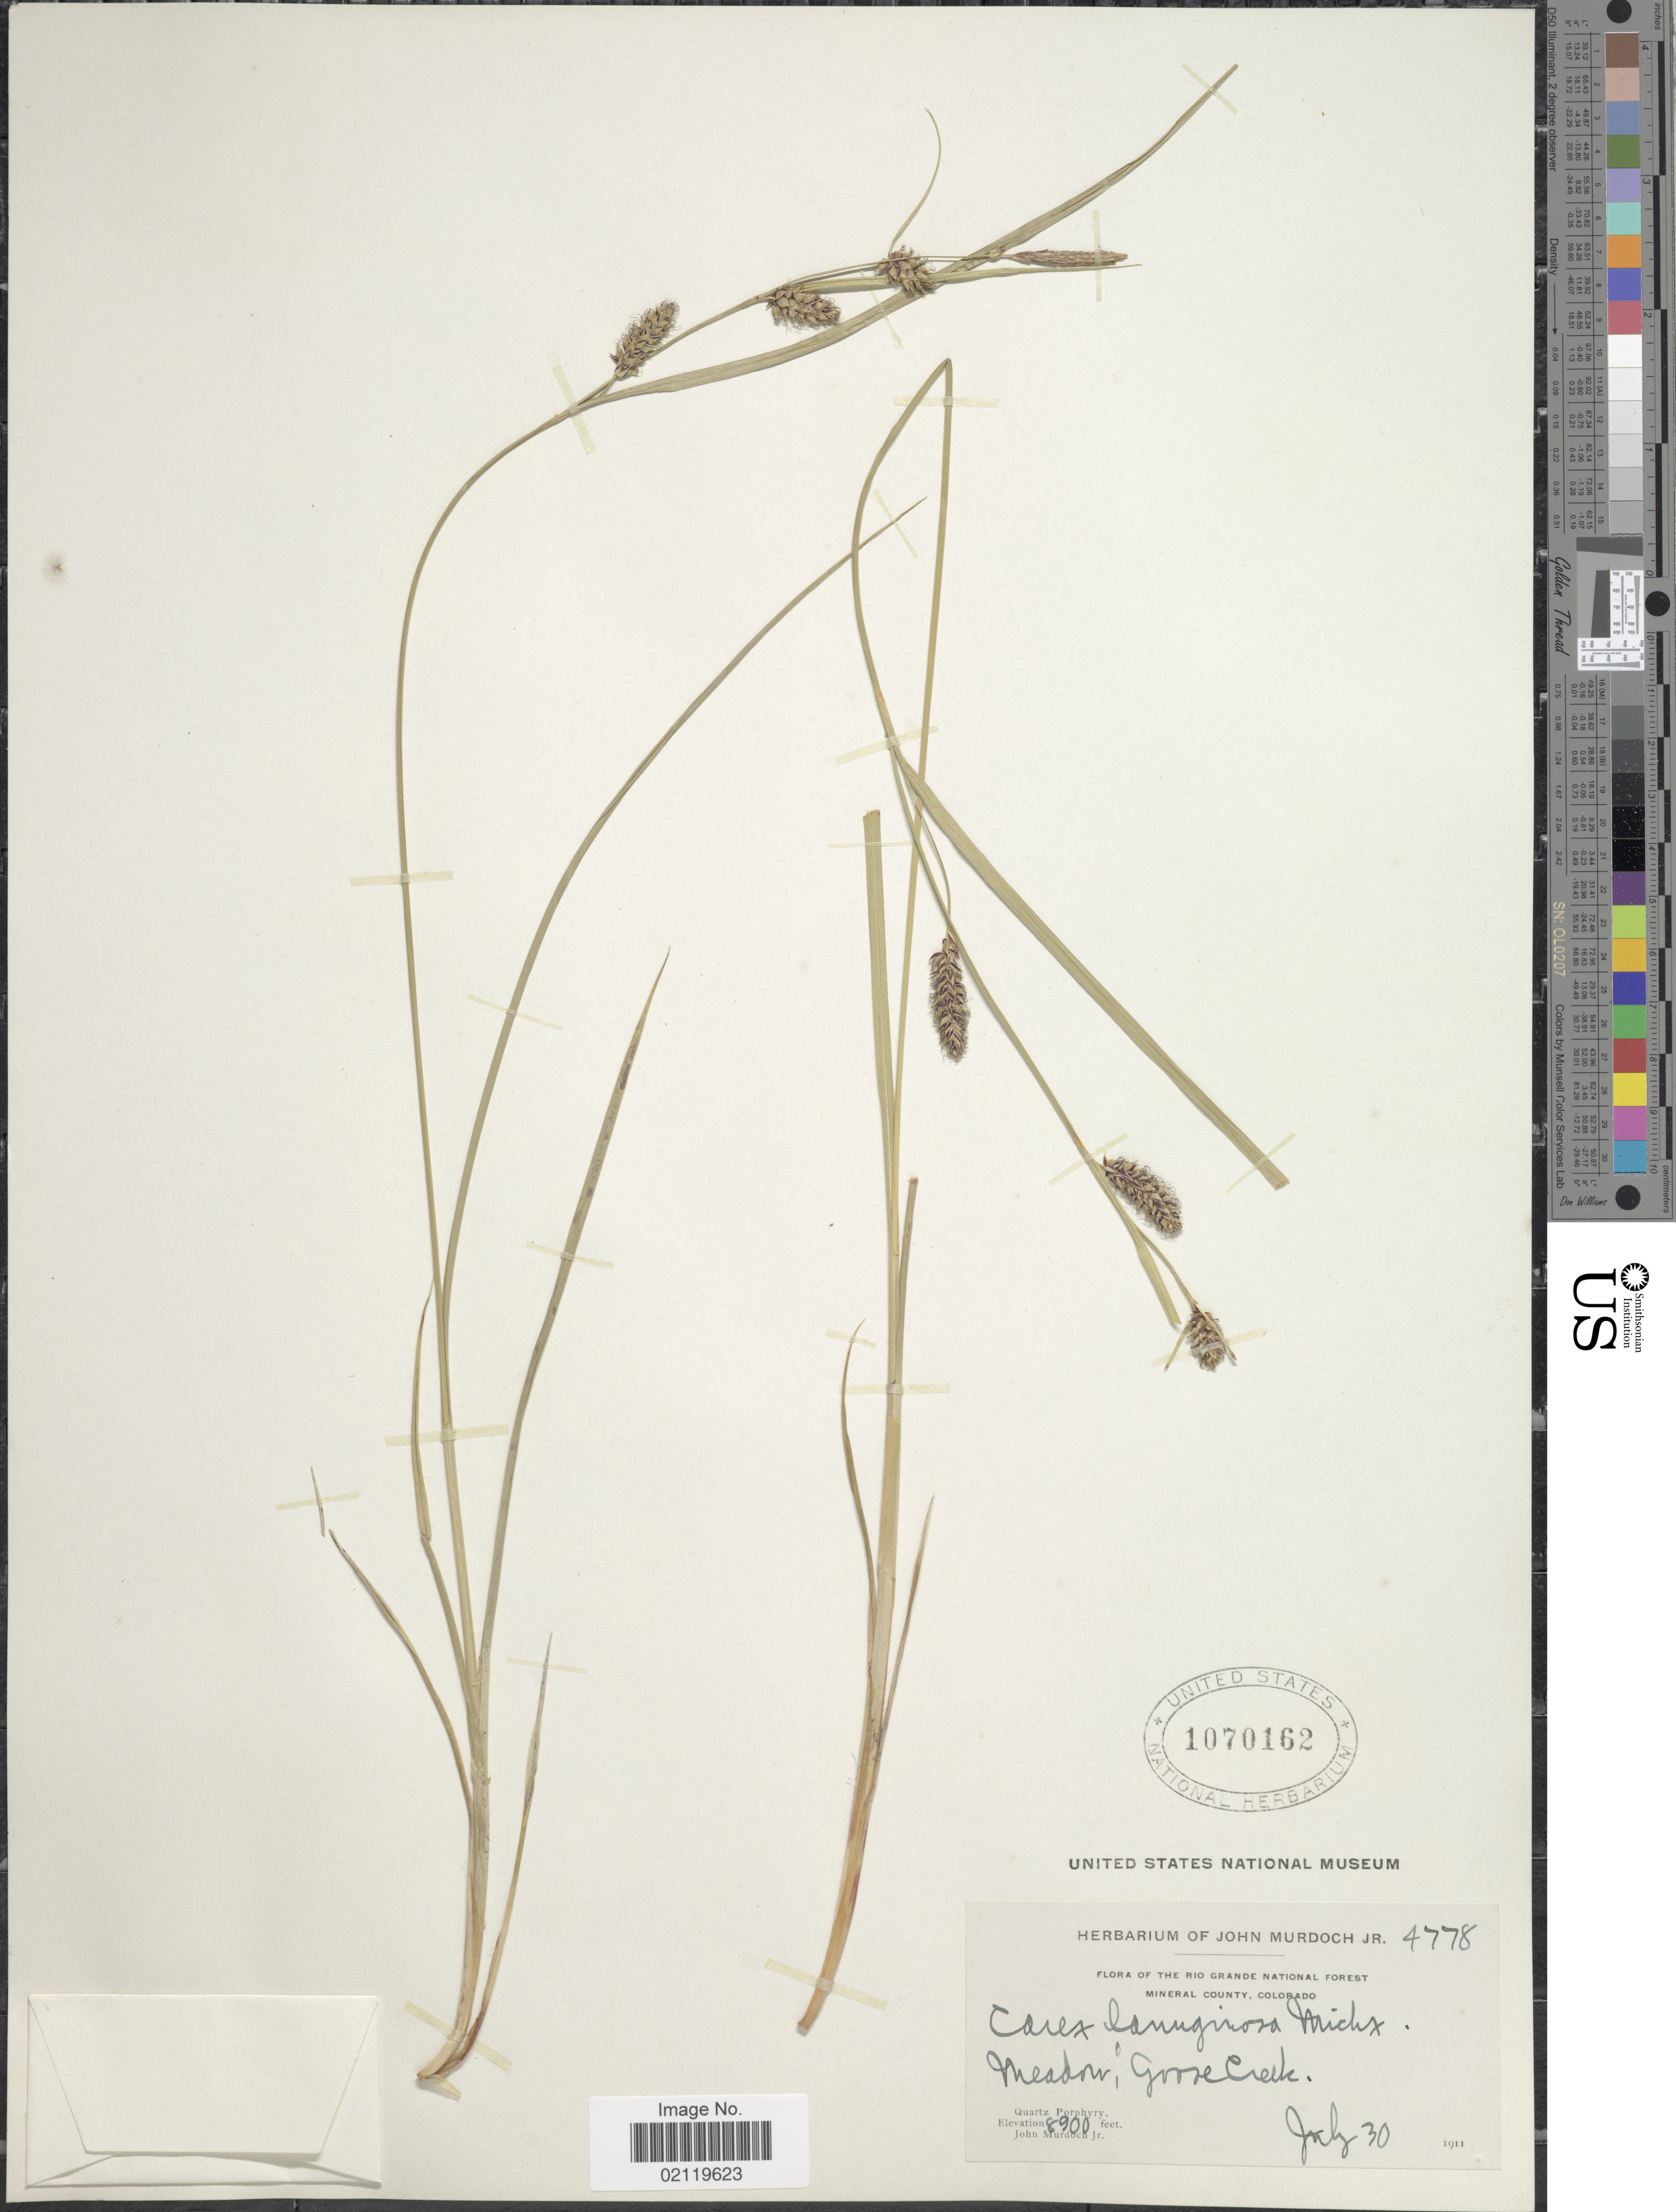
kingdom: Plantae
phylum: Tracheophyta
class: Liliopsida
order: Poales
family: Cyperaceae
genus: Carex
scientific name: Carex pellita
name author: Muhl. ex Willd.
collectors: J. Murdoch Jr.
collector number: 4778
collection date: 1911-07-30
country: United States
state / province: Colorado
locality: The Rio Grande National Forest. Mineral County. Meadow, Goose Creek.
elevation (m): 2621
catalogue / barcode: US 1070162